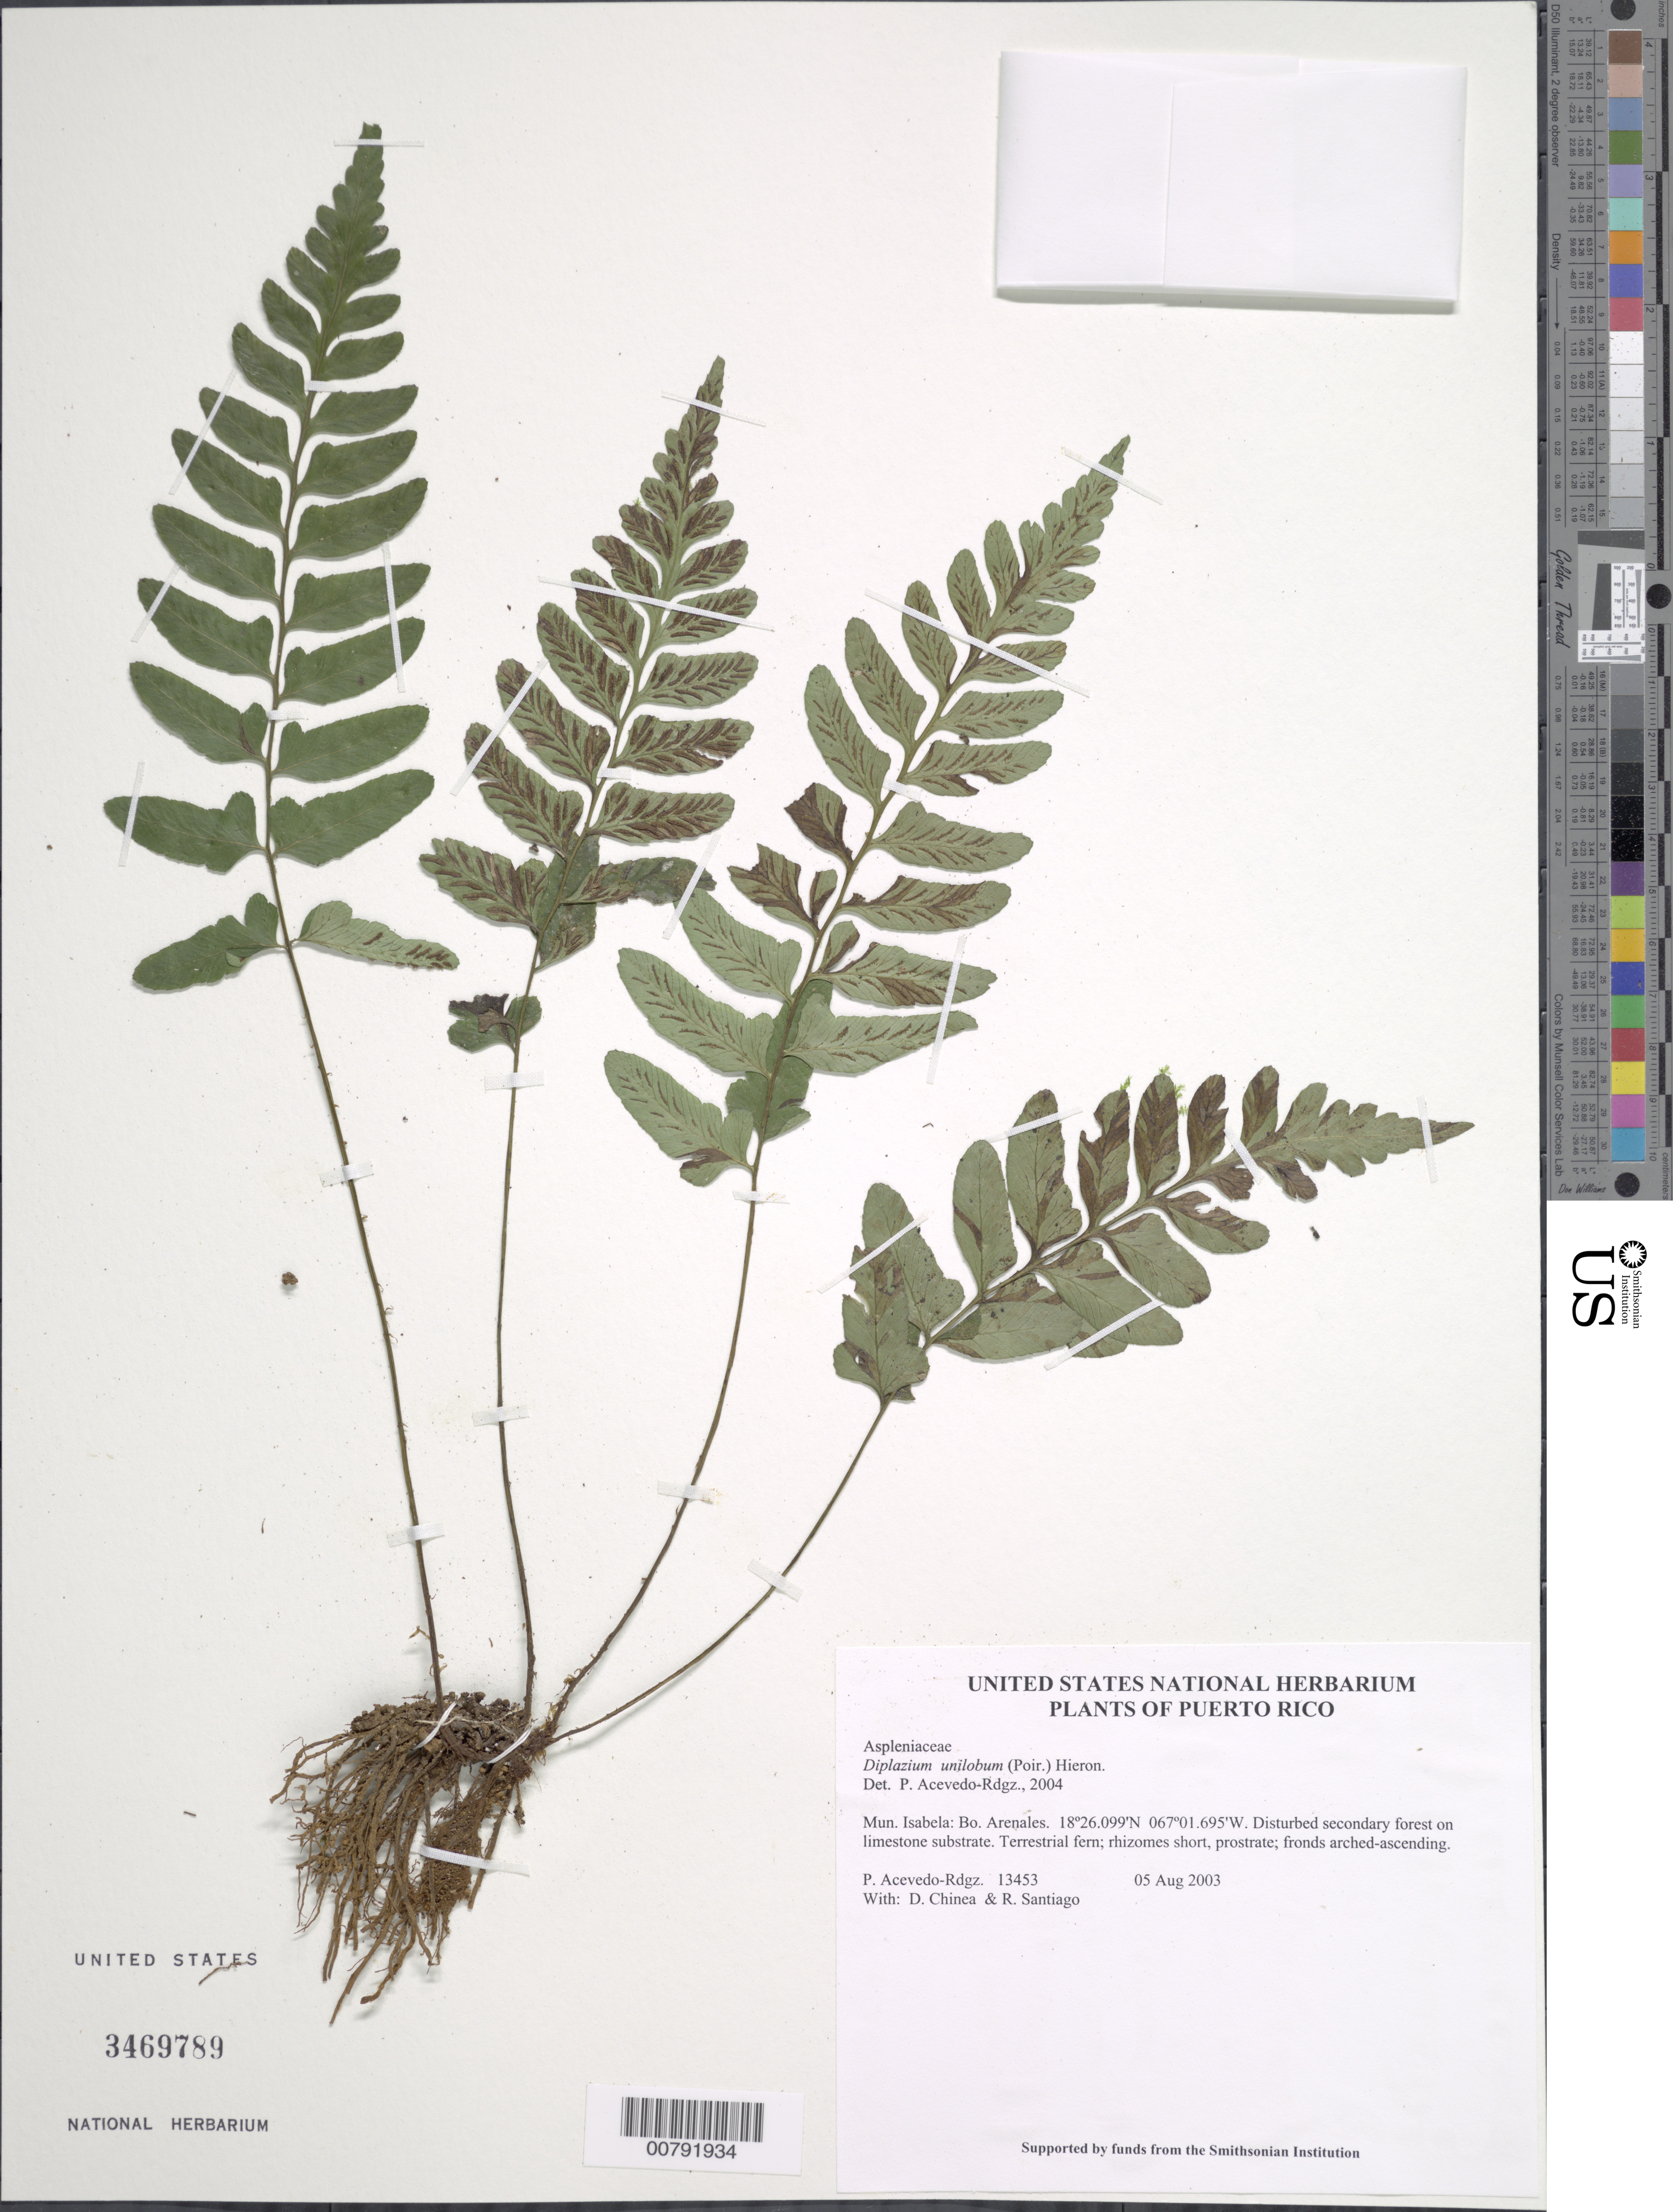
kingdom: Plantae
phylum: Tracheophyta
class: Polypodiopsida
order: Polypodiales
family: Athyriaceae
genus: Diplazium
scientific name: Diplazium sp.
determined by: Sánchez, C.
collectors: P. Acevedo-Rodr., D. Chinea & R. Santiago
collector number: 13453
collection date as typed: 05 Aug 2003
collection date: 2003-08-05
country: Puerto Rico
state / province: Isabela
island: Puerto Rico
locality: Mun. Isabela: Bo. Arenales.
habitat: Disturbed secondary forest on limestone substrate.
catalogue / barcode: US 3469789